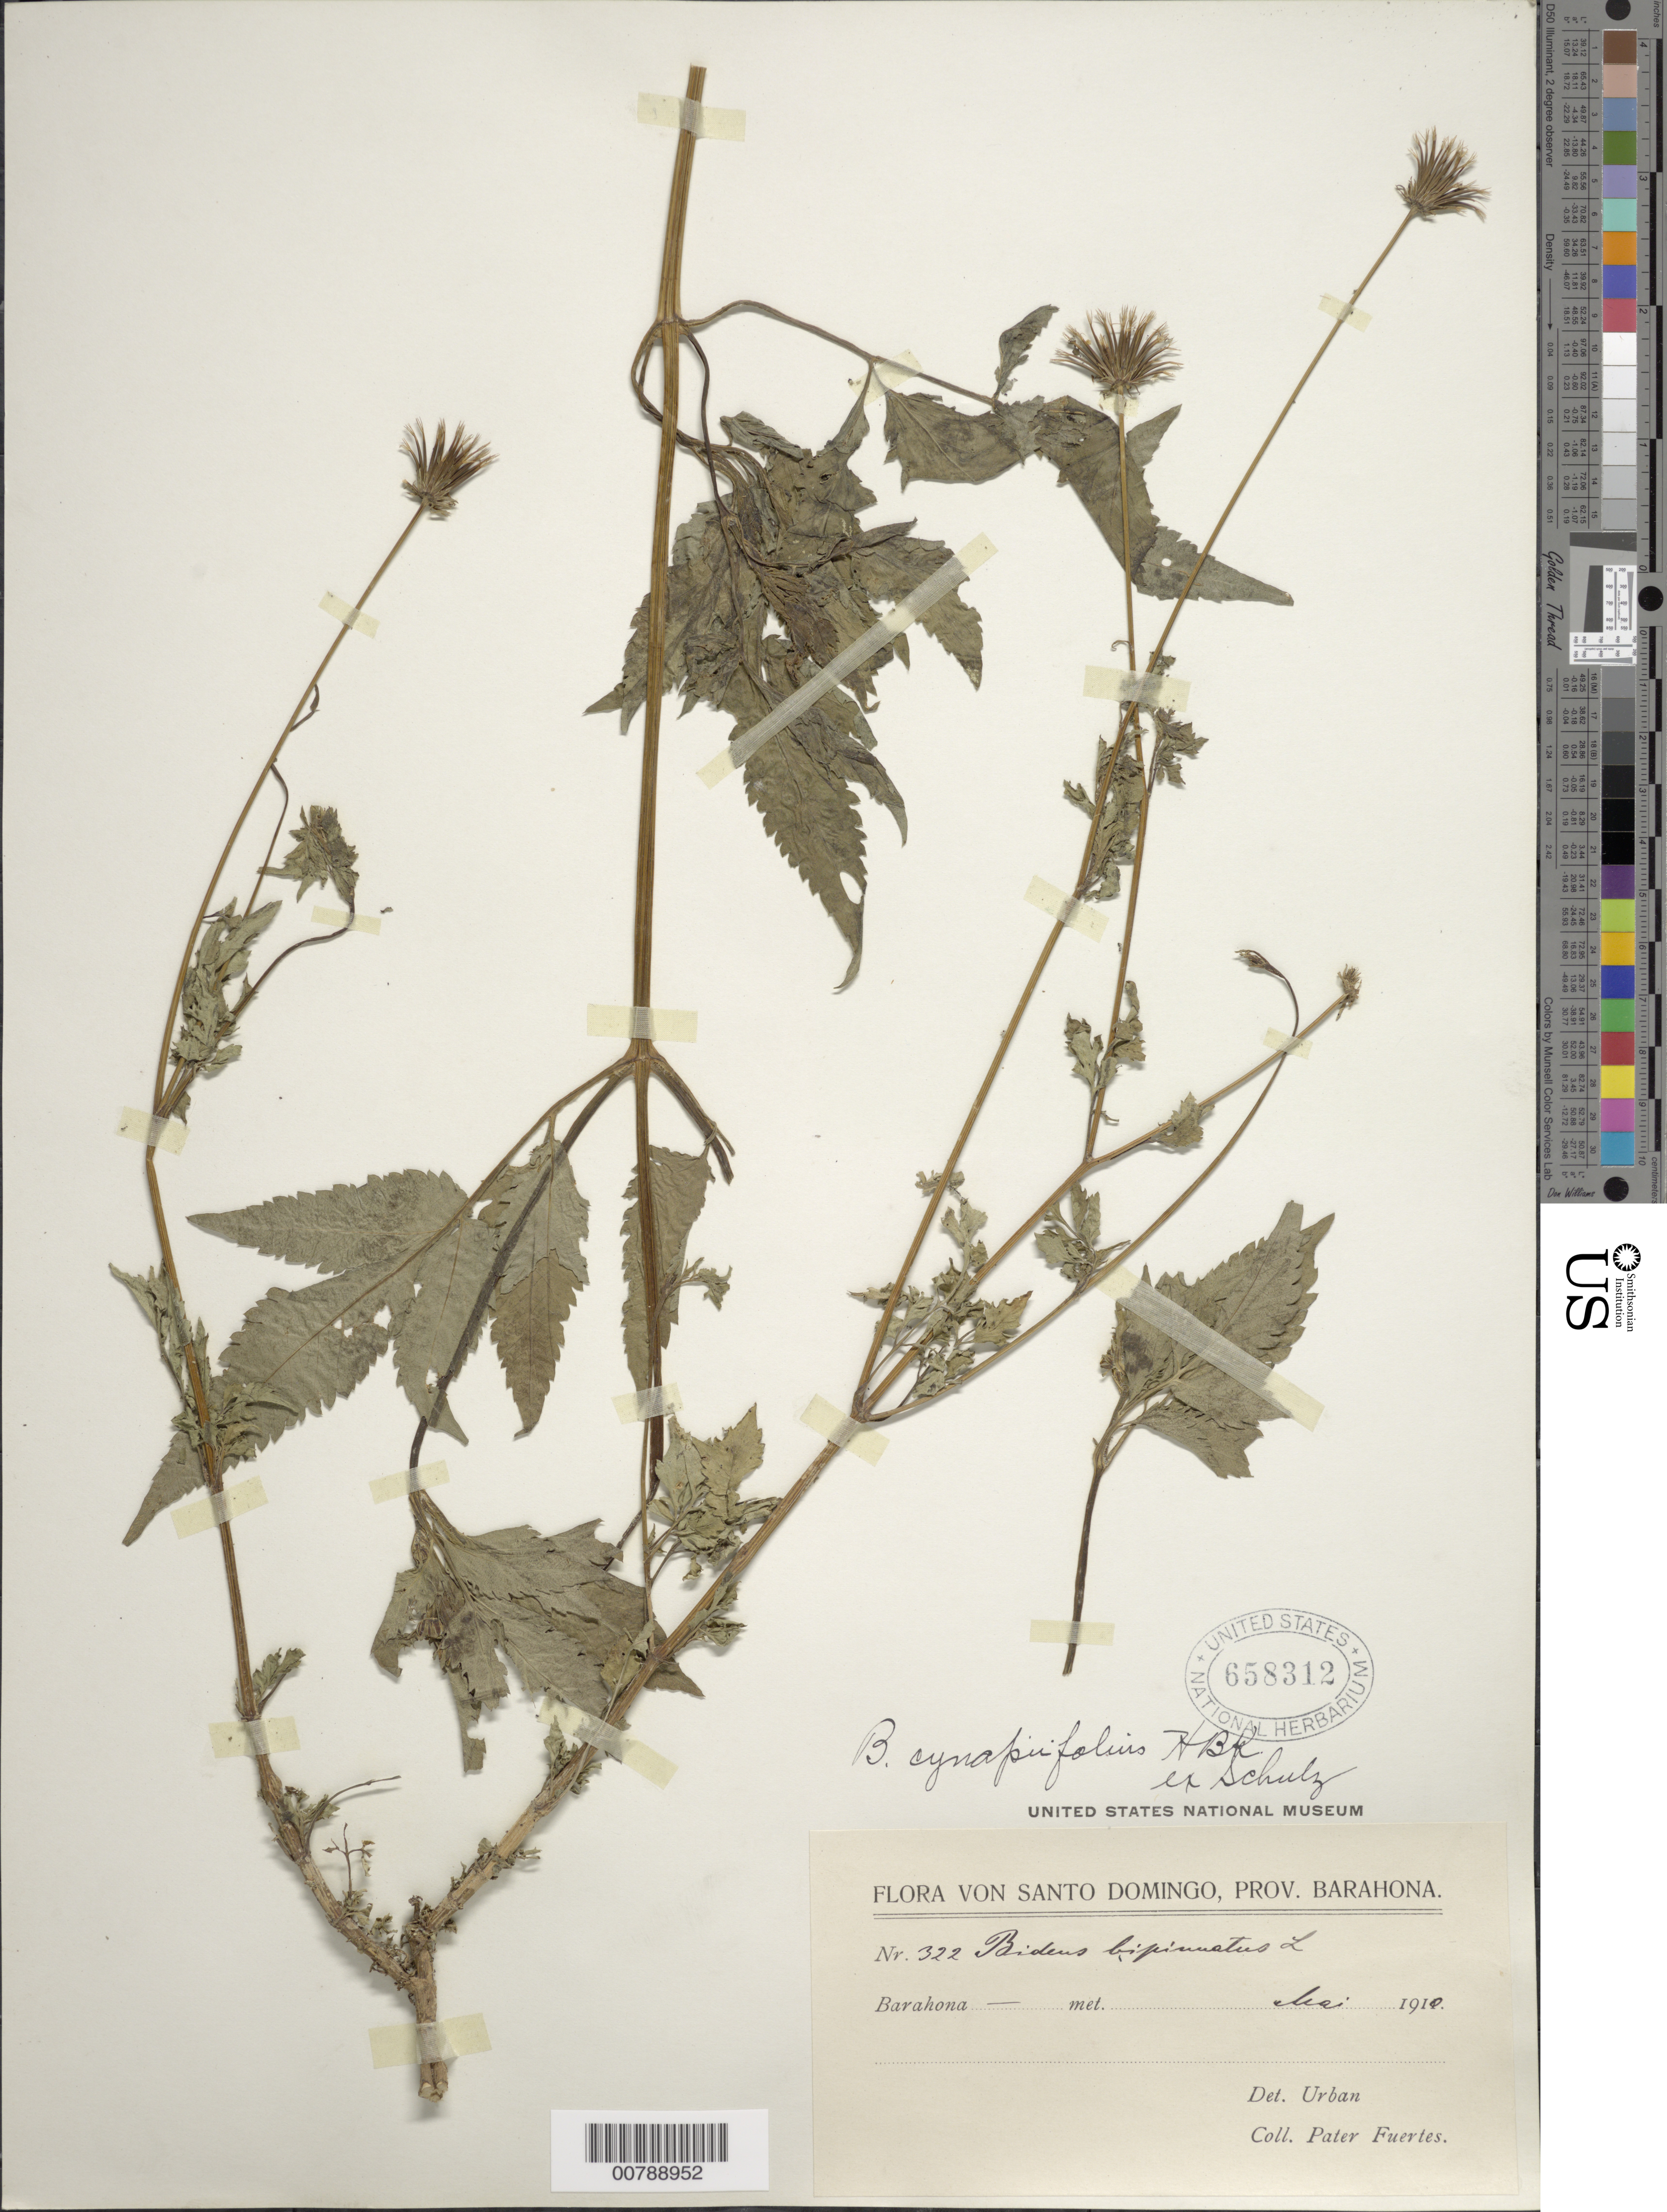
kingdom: Plantae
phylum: Tracheophyta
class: Magnoliopsida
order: Asterales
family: Asteraceae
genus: Bidens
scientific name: Bidens cynapiifolia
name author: Kunth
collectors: M. D. Fuertes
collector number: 322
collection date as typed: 1910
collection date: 1910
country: Dominican Republic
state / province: Barahona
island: Hispaniola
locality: Barahona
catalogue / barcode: US 658312